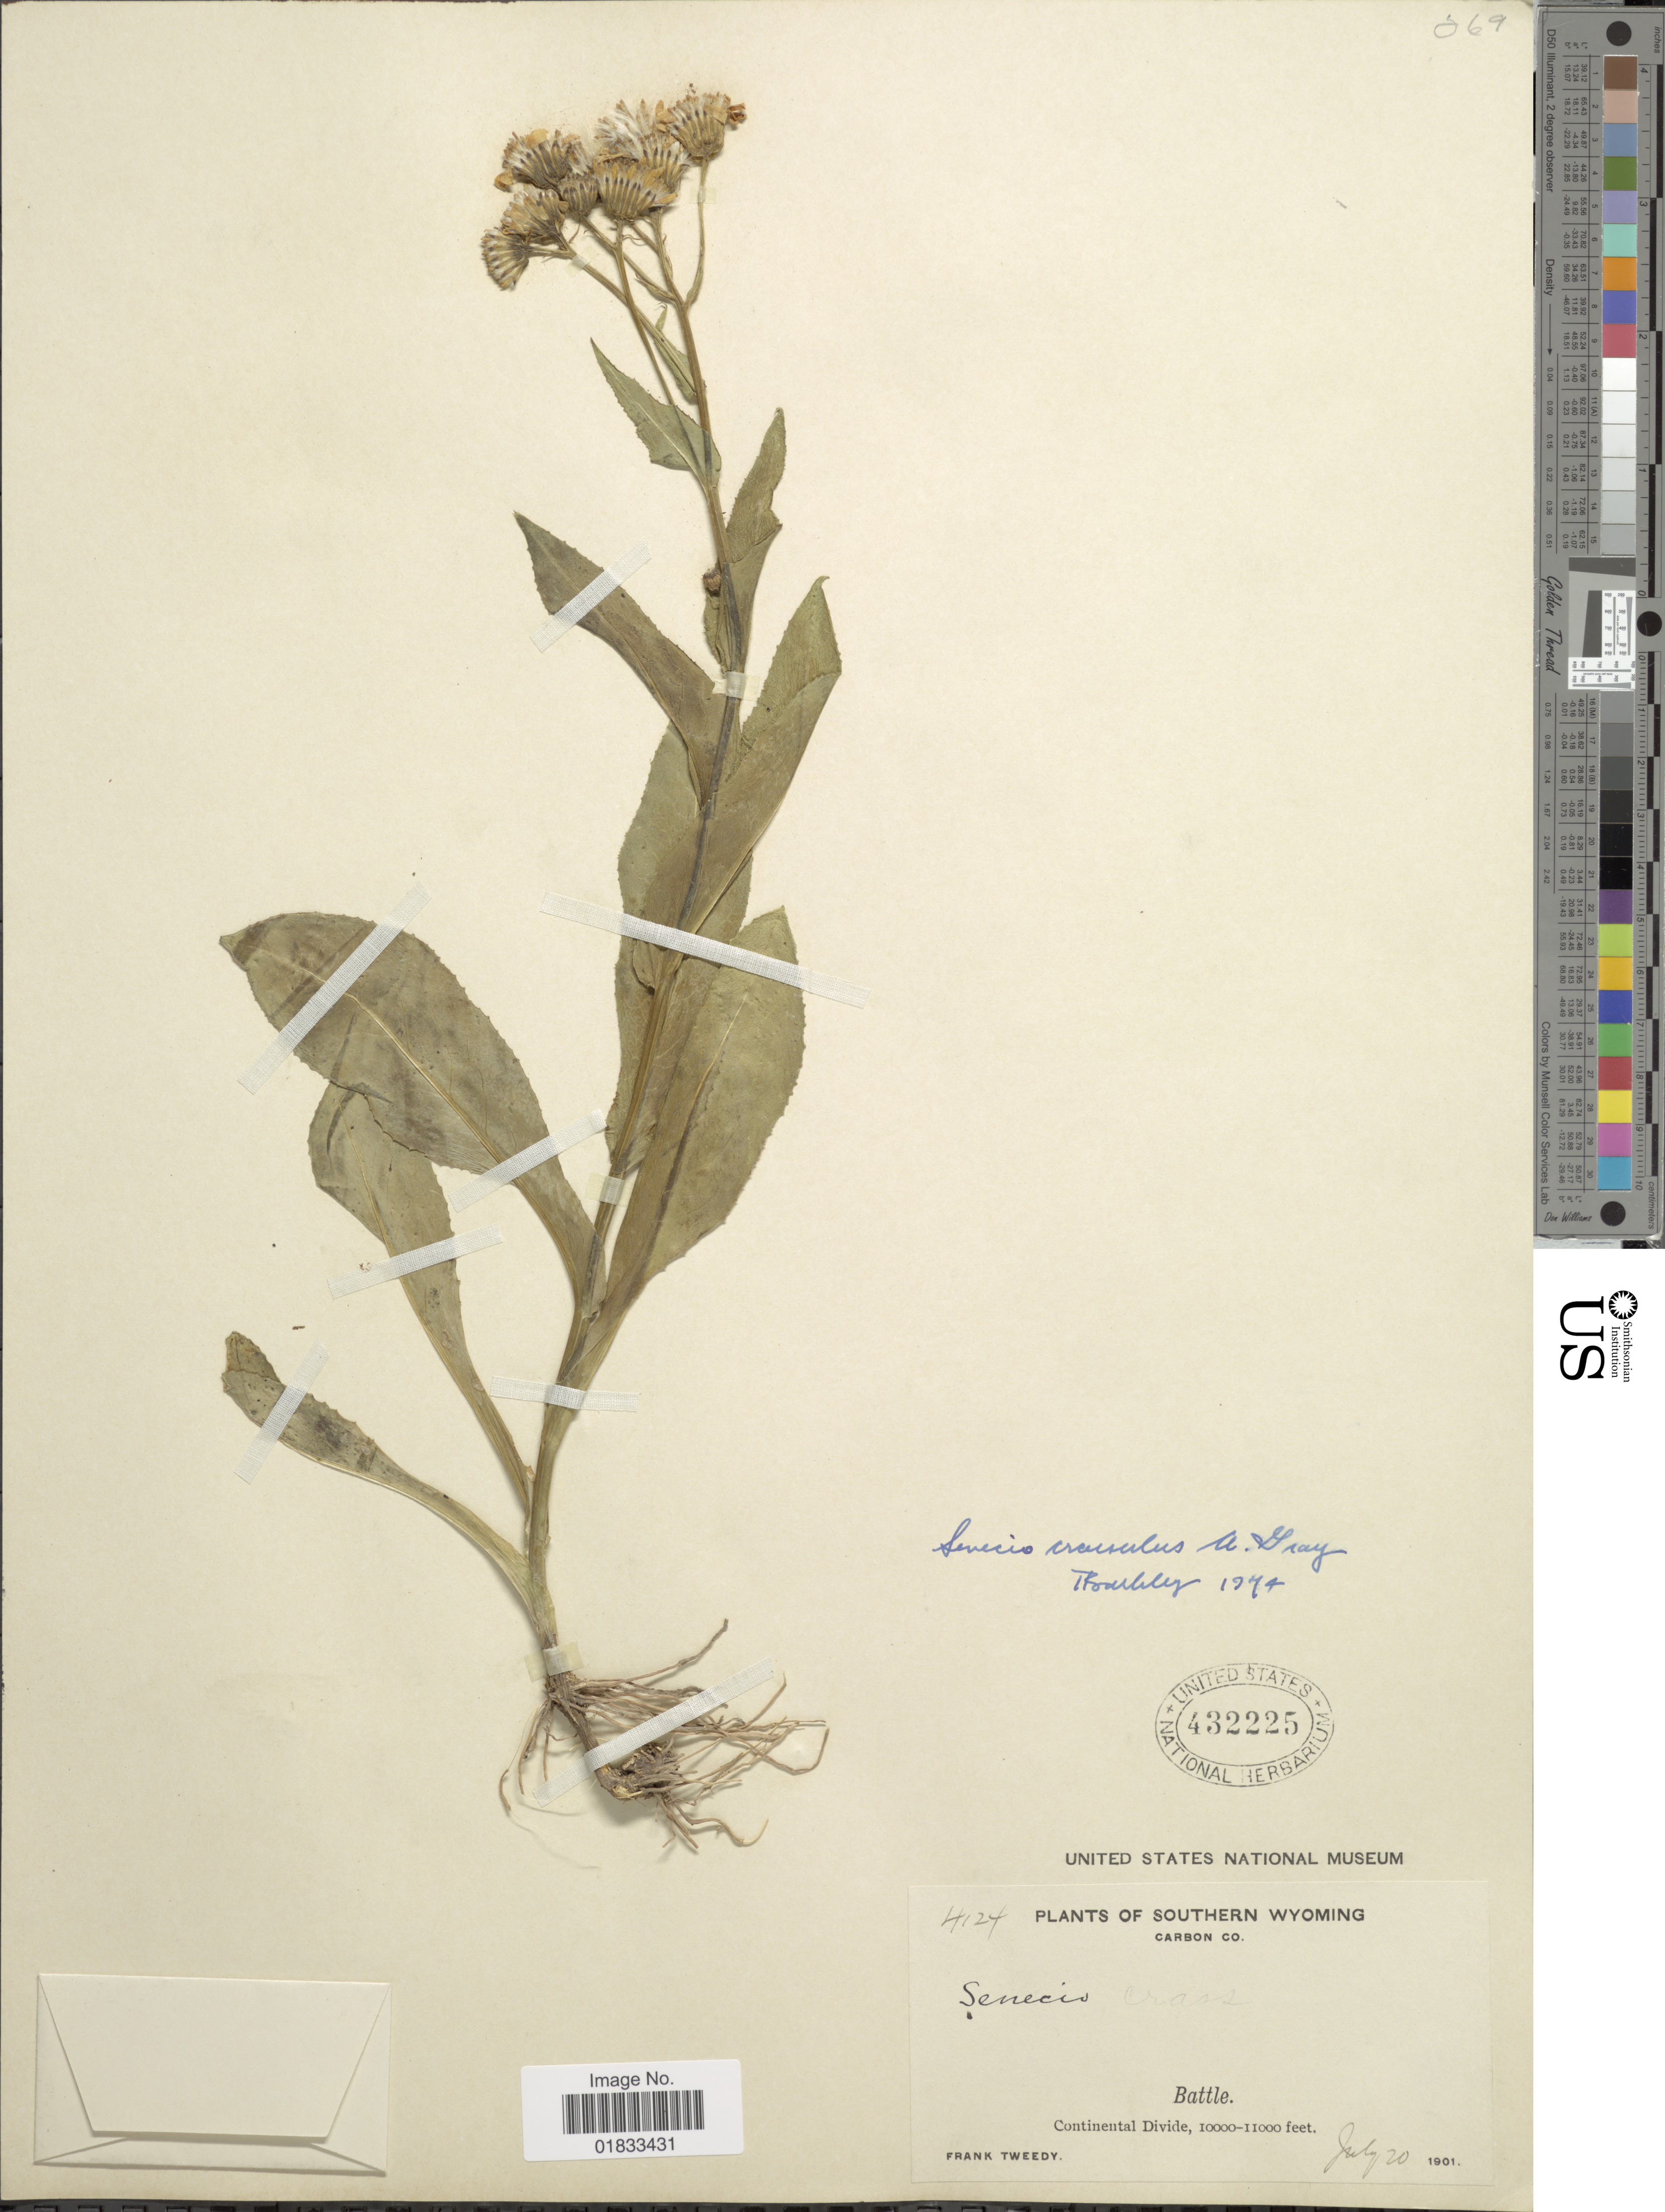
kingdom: Plantae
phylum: Tracheophyta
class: Magnoliopsida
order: Asterales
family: Asteraceae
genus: Senecio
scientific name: Senecio crassulus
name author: A. Gray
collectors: F. Tweedy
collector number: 4124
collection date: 1901-07-20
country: United States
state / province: Wyoming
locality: Southern Wyoming, Battle, Continental Divide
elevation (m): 305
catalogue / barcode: US 432225